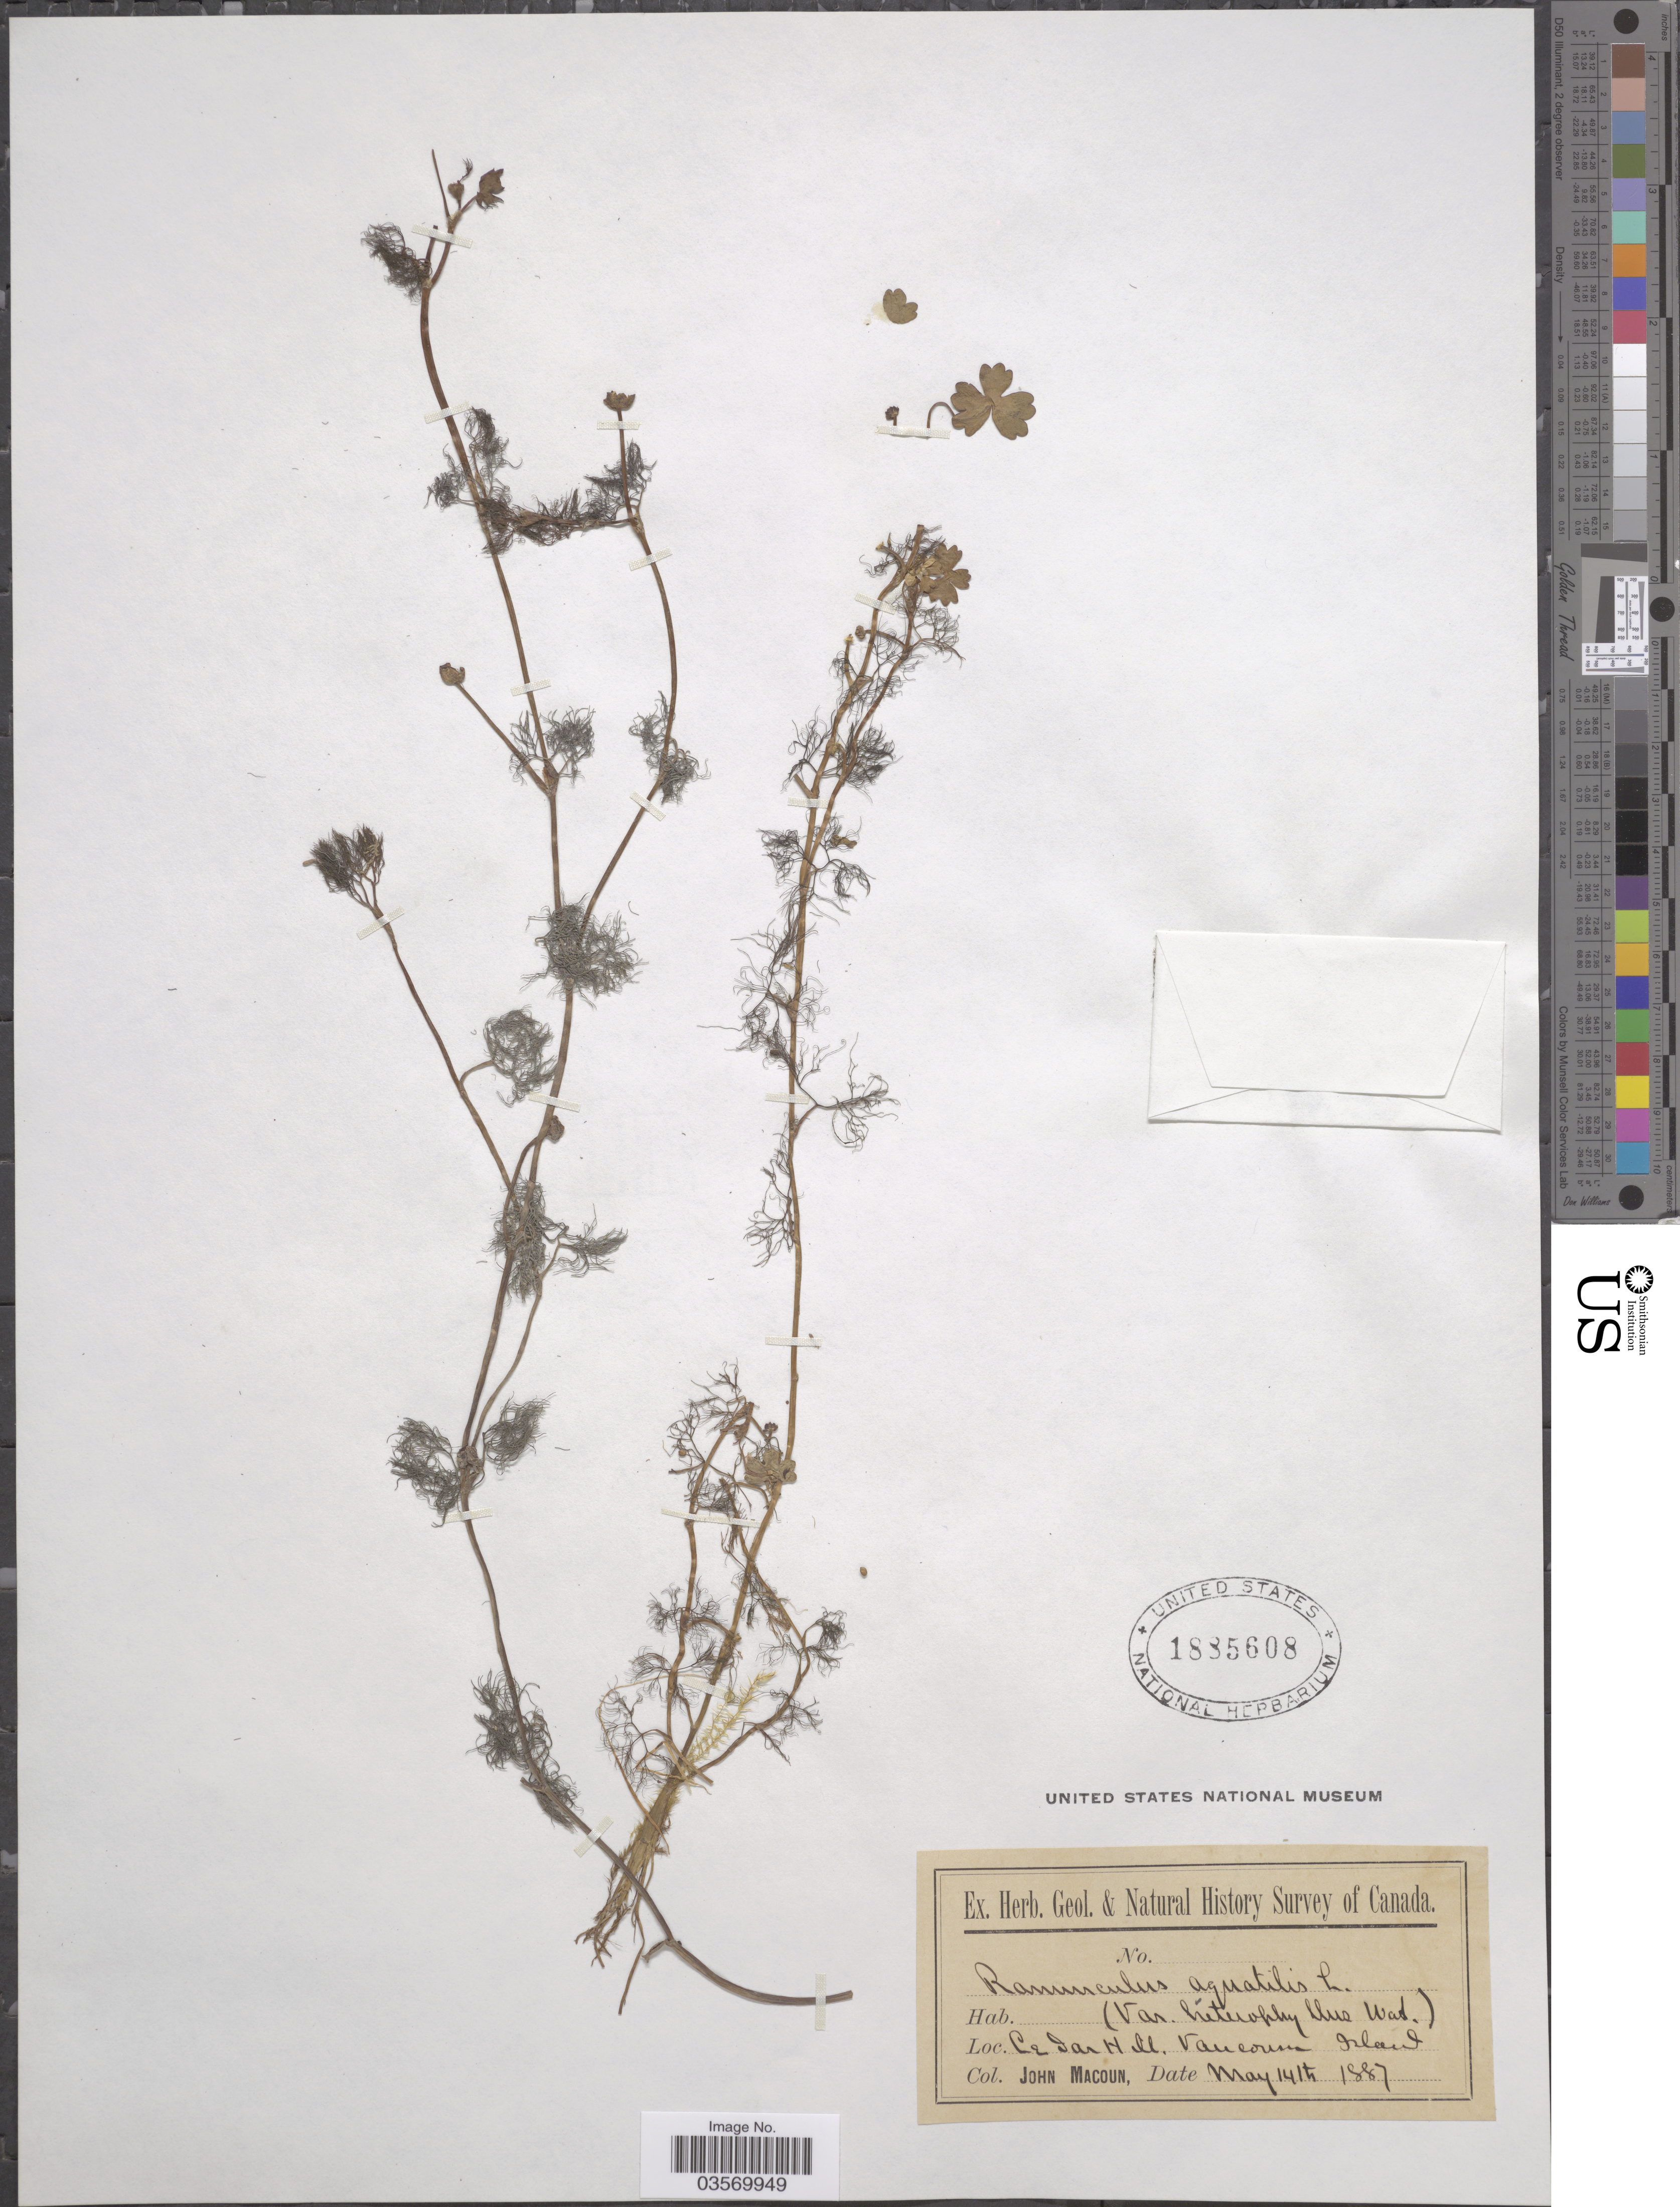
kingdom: Plantae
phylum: Tracheophyta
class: Magnoliopsida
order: Ranunculales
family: Ranunculaceae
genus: Ranunculus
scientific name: Ranunculus mongolicus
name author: (Krylov) Serg.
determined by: Strong, Mark T., (BOT), Smithsonian Institution - National Museum of Natural History (UNITED STATES)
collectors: J. Macoun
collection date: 1887-05-14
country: Canada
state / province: British Columbia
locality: Cedar Hill. Vancouver Island.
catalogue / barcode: US 1885608